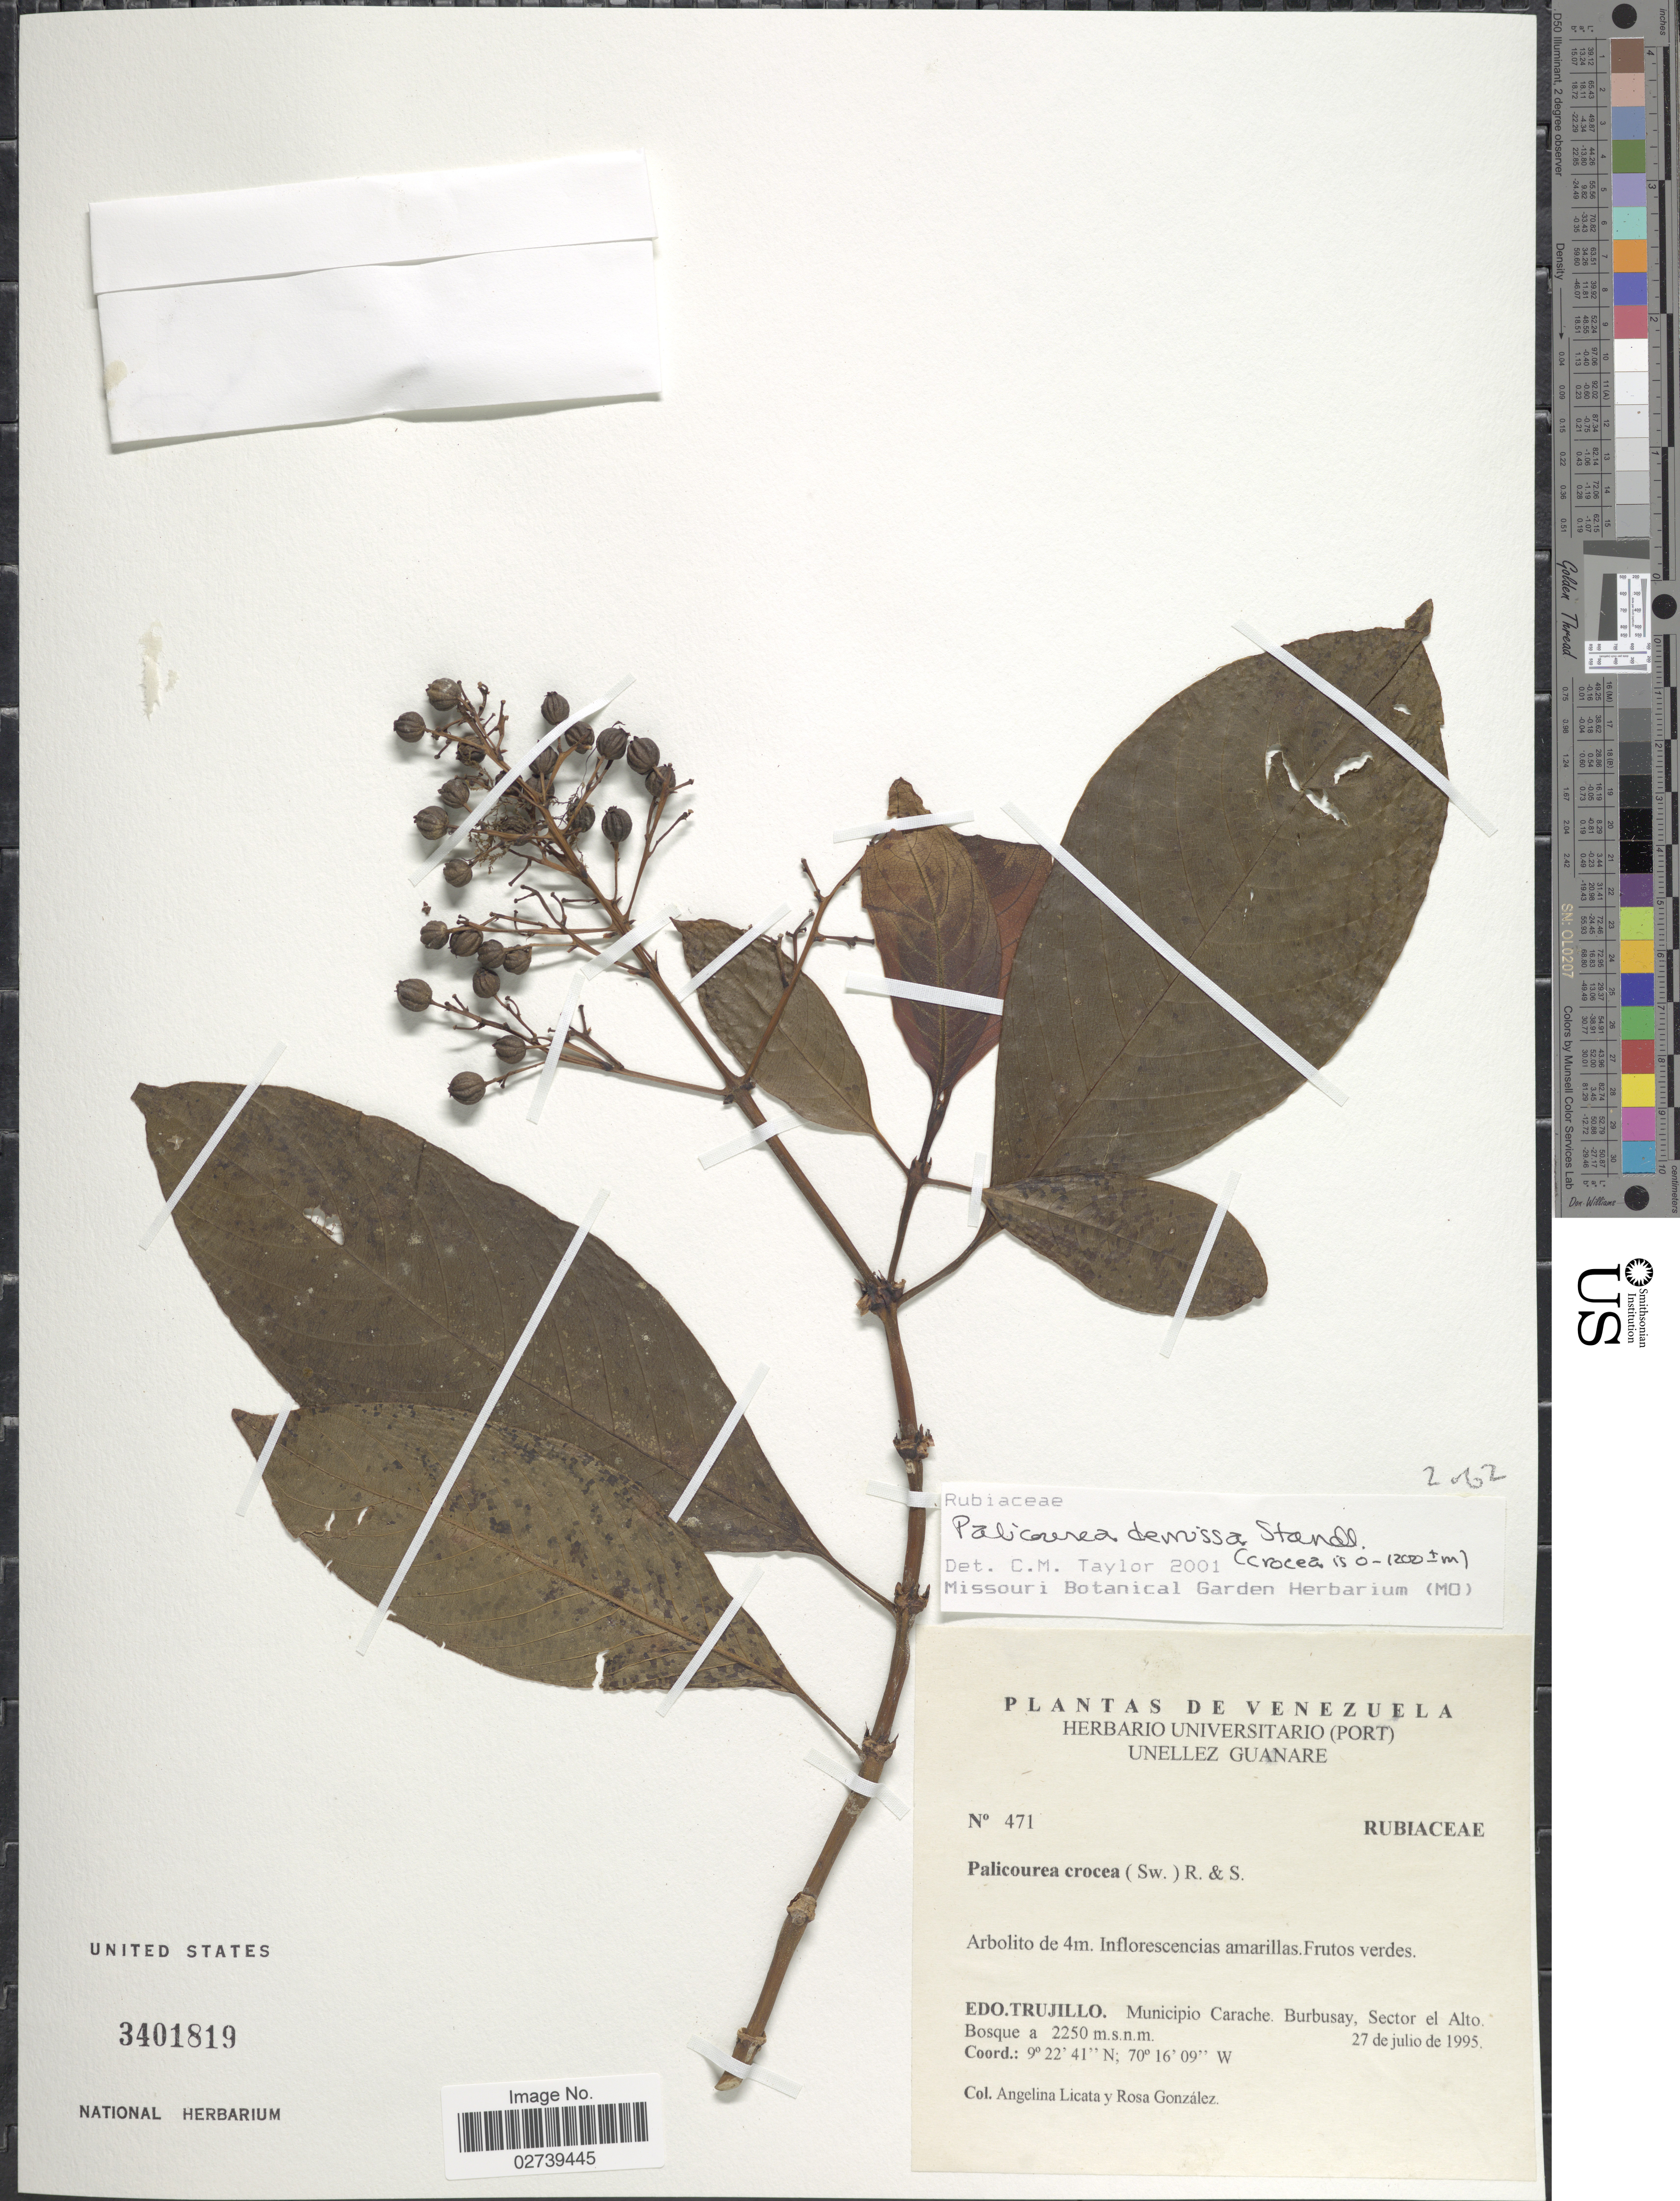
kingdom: Plantae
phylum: Tracheophyta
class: Magnoliopsida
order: Gentianales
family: Rubiaceae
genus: Palicourea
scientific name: Palicourea demissa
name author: Standl.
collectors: A. Licata & R. González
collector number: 471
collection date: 1995-07-27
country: Venezuela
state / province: Trujillo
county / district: Carache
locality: Burbusay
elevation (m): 2250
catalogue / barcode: US 3401819